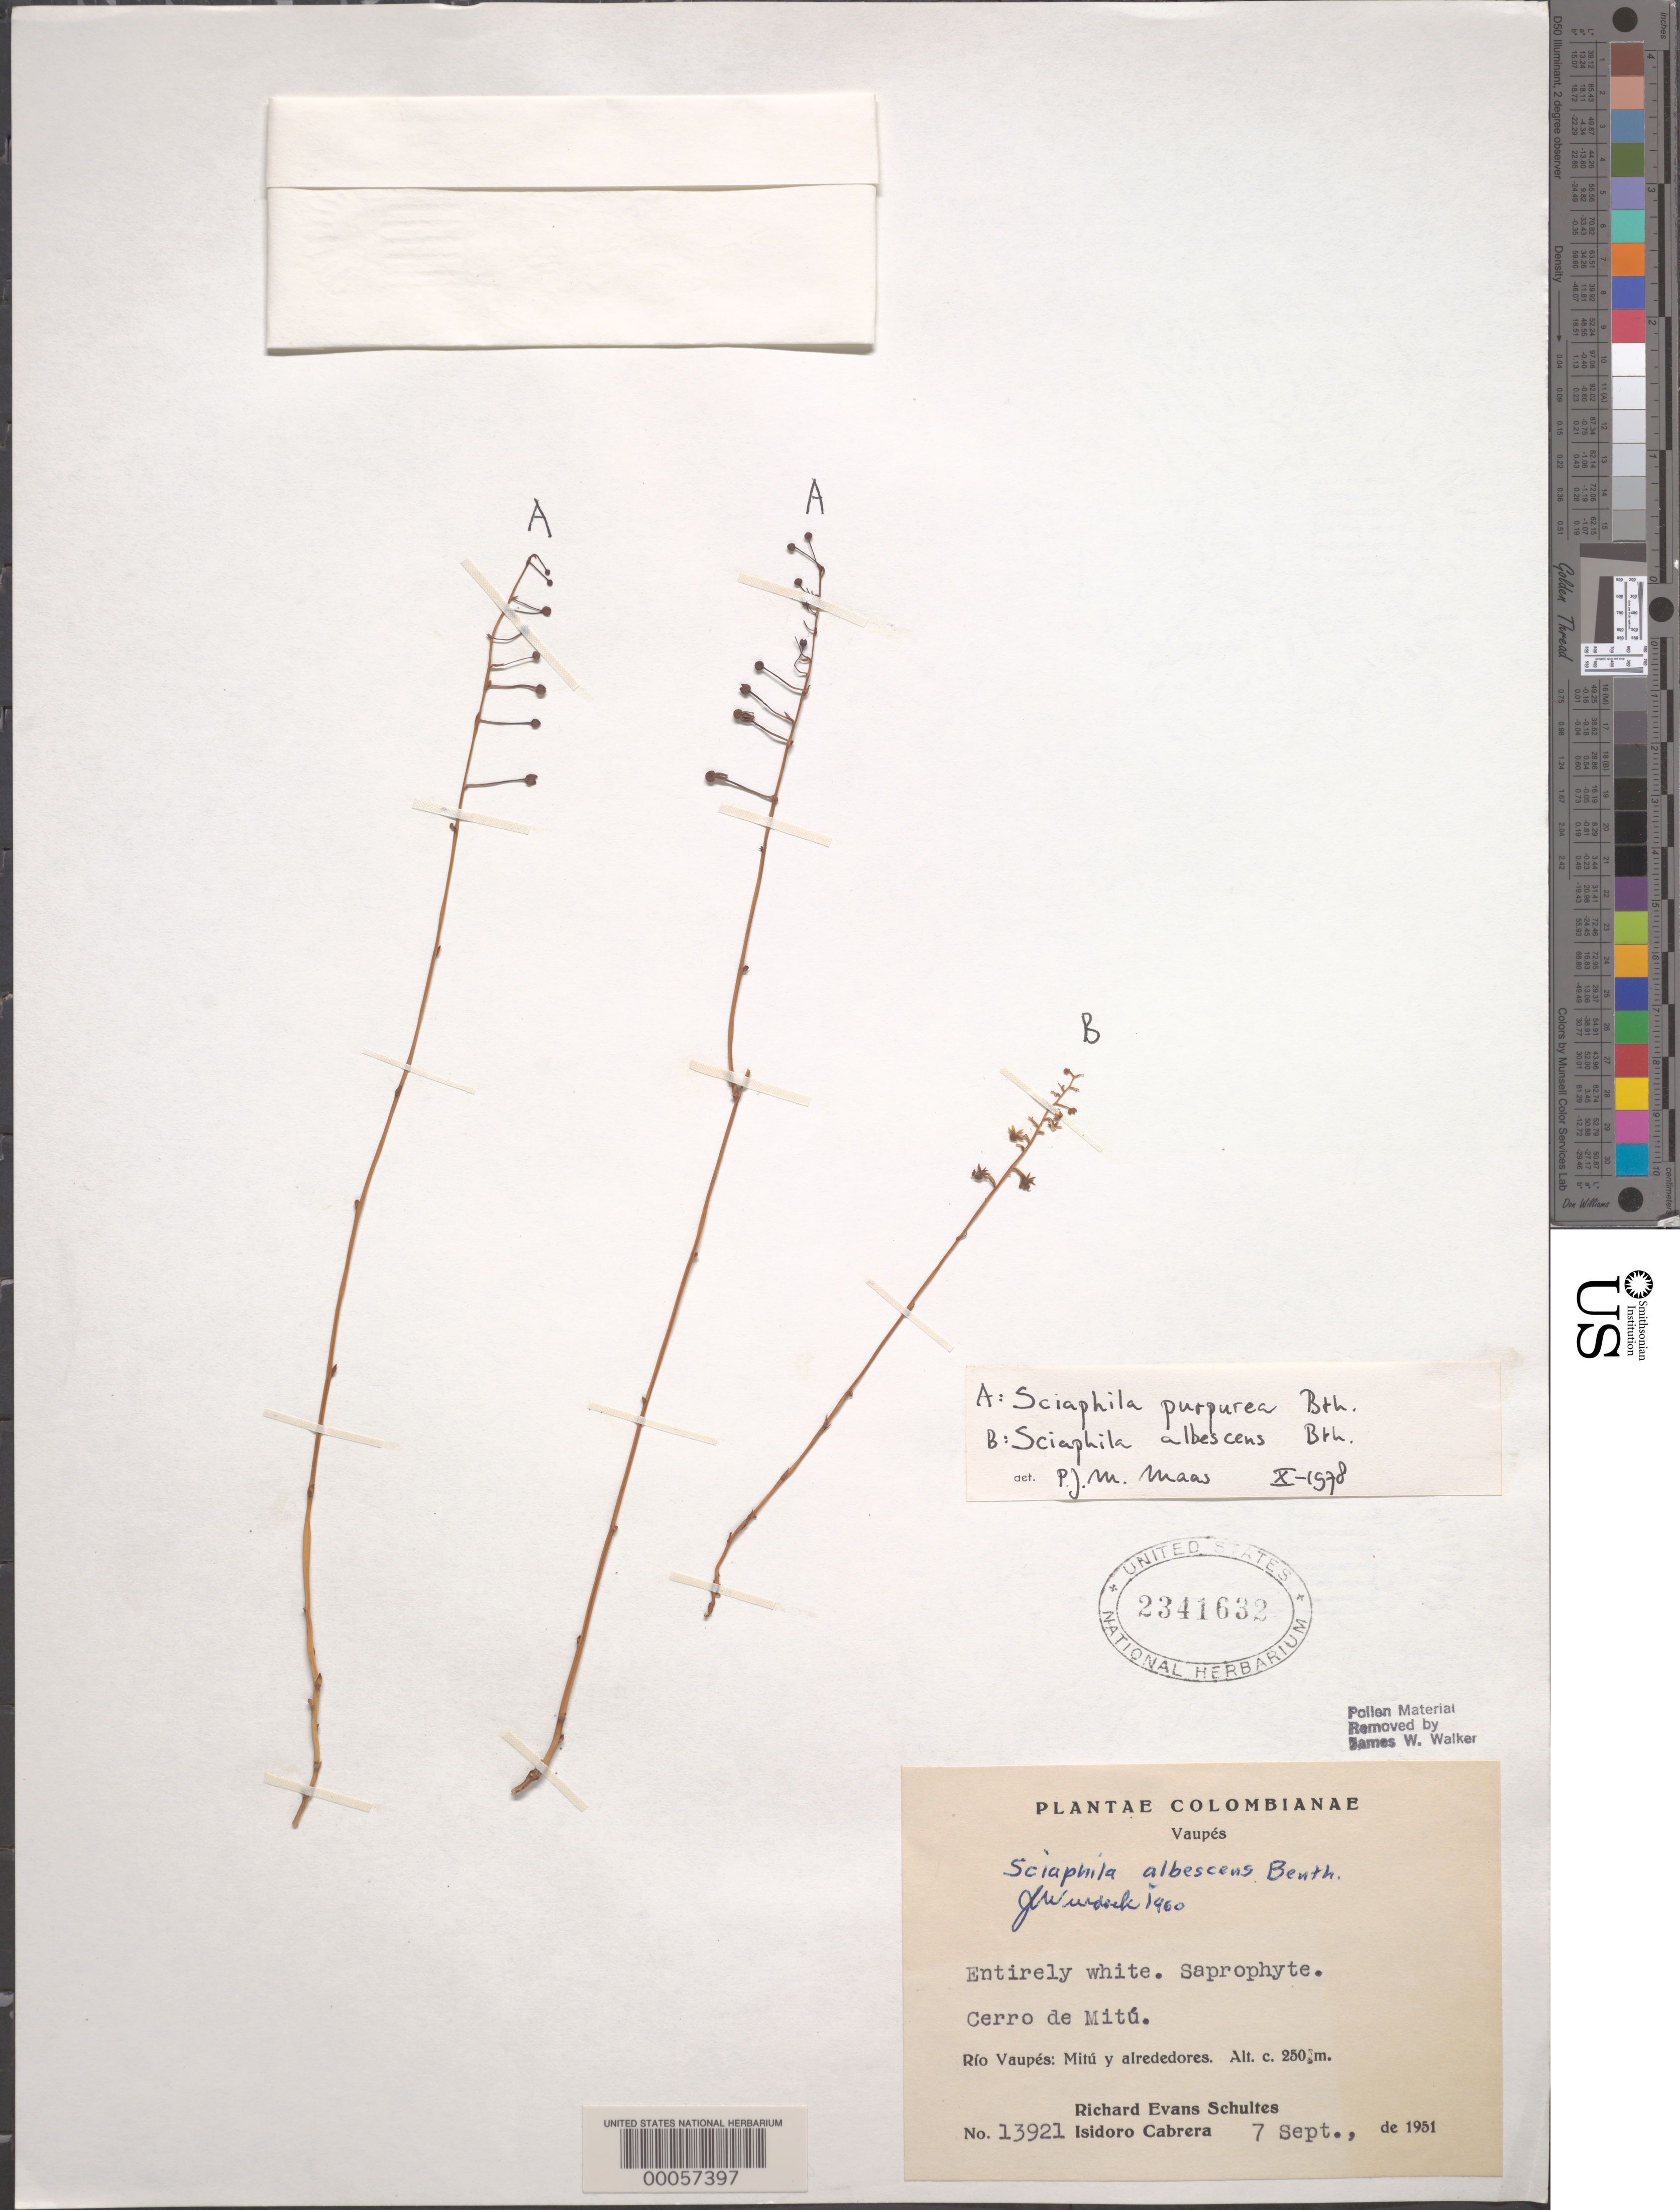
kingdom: Plantae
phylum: Tracheophyta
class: Liliopsida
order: Pandanales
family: Triuridaceae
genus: Sciaphila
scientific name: Sciaphila purpurea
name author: Benth.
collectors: R. E. Schultes & I. Cabrera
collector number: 13921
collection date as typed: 07 Sep 1951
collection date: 1951-09-07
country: Colombia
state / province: Vaupés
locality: Rio Vaupes, Cerro de Mitu.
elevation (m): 250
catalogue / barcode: US 2341632